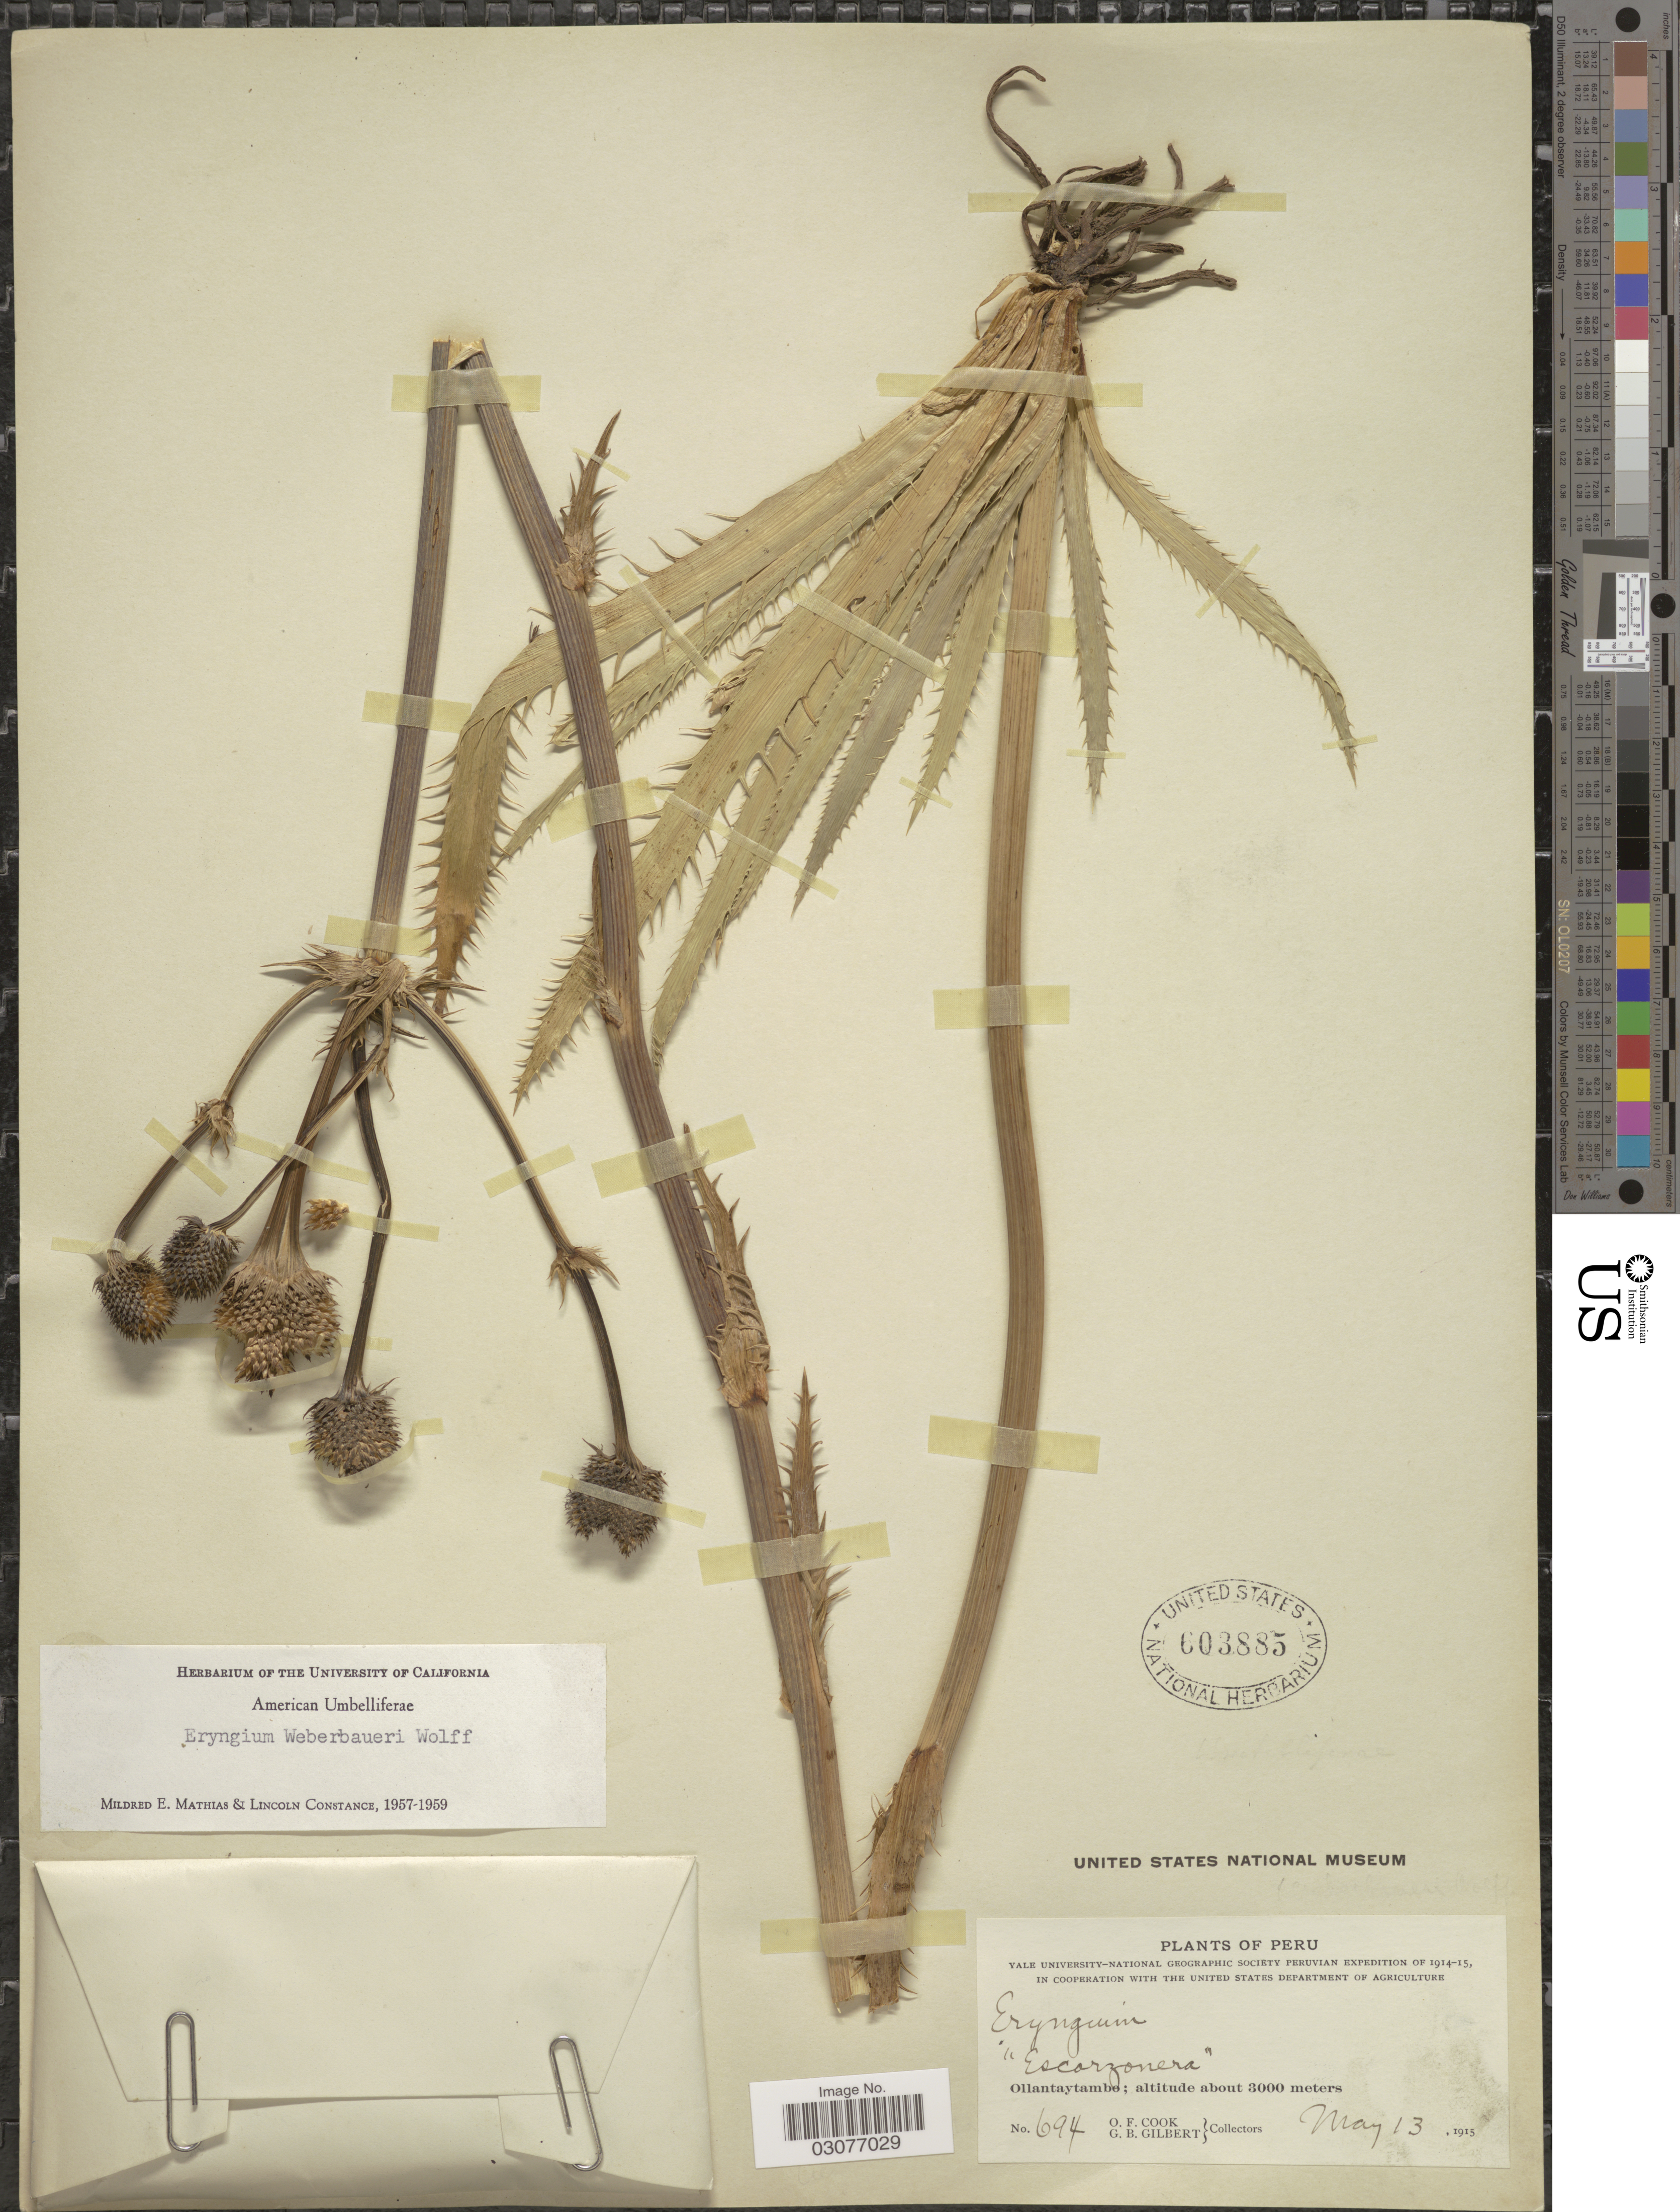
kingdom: Plantae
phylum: Tracheophyta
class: Magnoliopsida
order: Apiales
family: Apiaceae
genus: Eryngium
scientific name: Eryngium weberbaueri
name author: H. Wolff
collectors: O. F. Cook & G. B. Gilbert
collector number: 694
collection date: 1915-05-13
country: Peru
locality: Ollantaytambo.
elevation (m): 3000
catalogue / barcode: US 603885